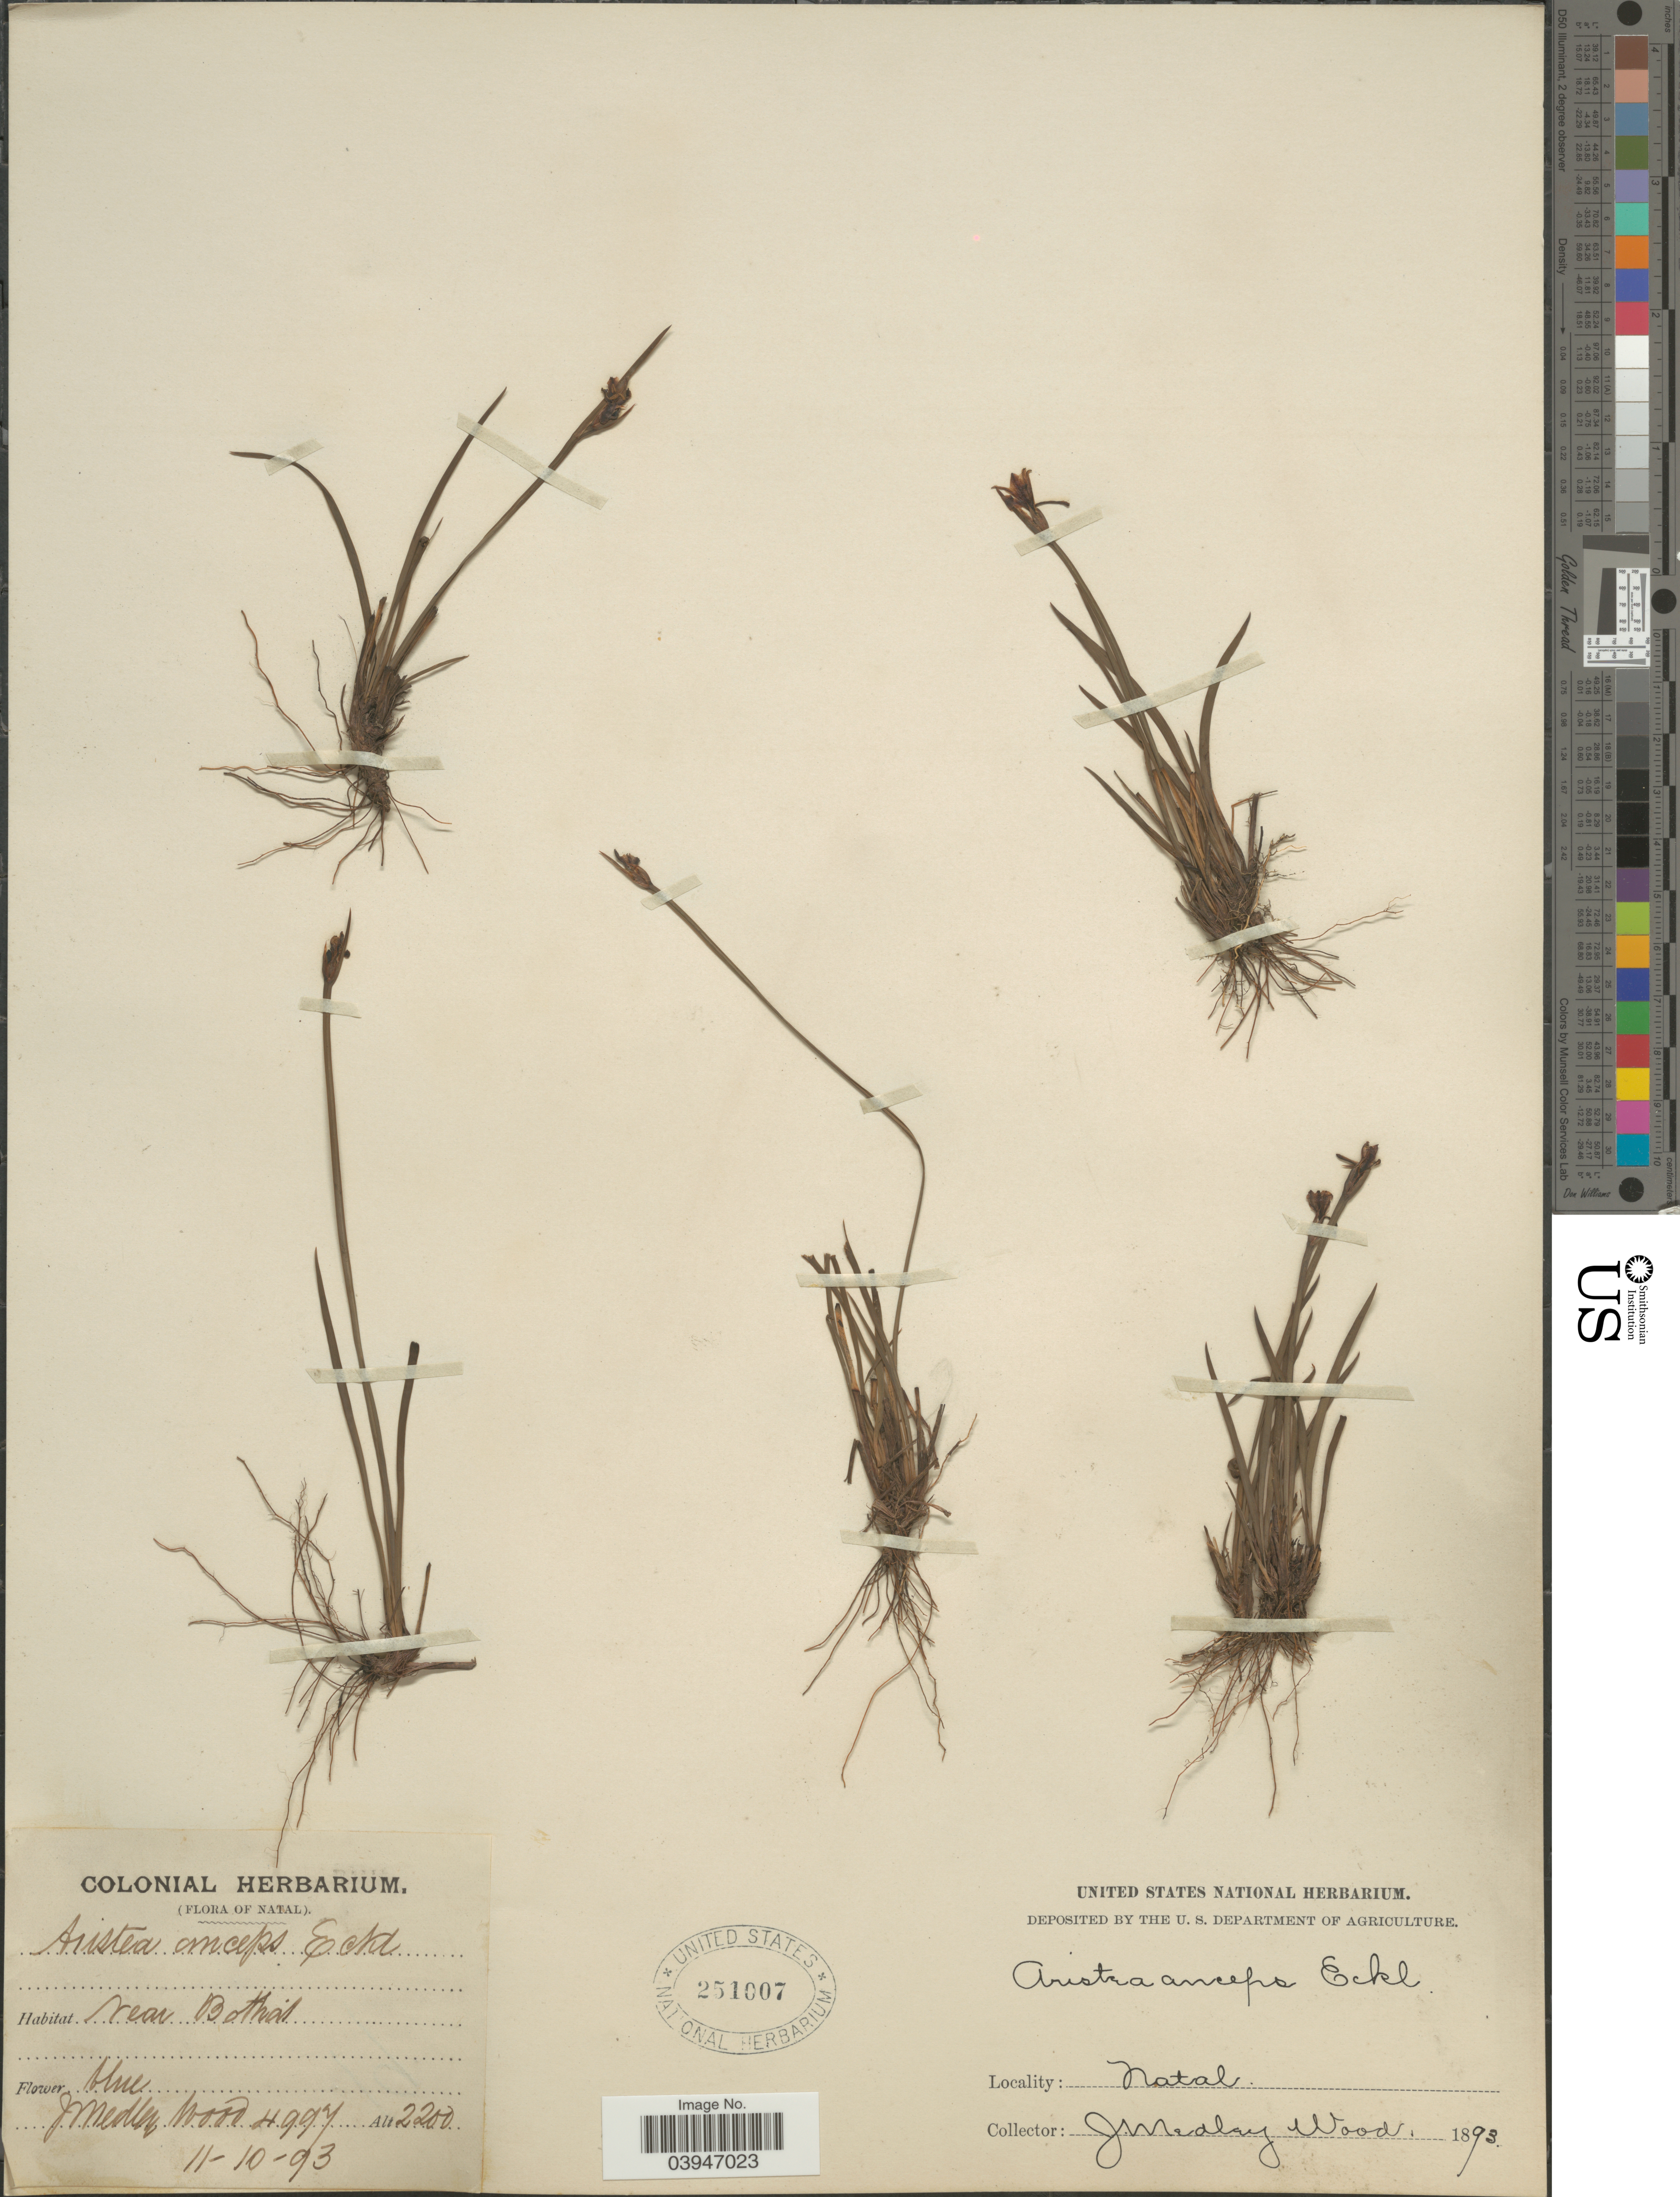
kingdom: Plantae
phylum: Tracheophyta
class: Liliopsida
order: Asparagales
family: Iridaceae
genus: Aristea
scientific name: Aristea anceps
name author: Eckl. ex Klatt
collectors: J. Medley Wood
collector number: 4997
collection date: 1893-10-11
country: South Africa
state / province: KwaZulu-Natal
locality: Natal. Near Bothal.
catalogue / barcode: US 251007